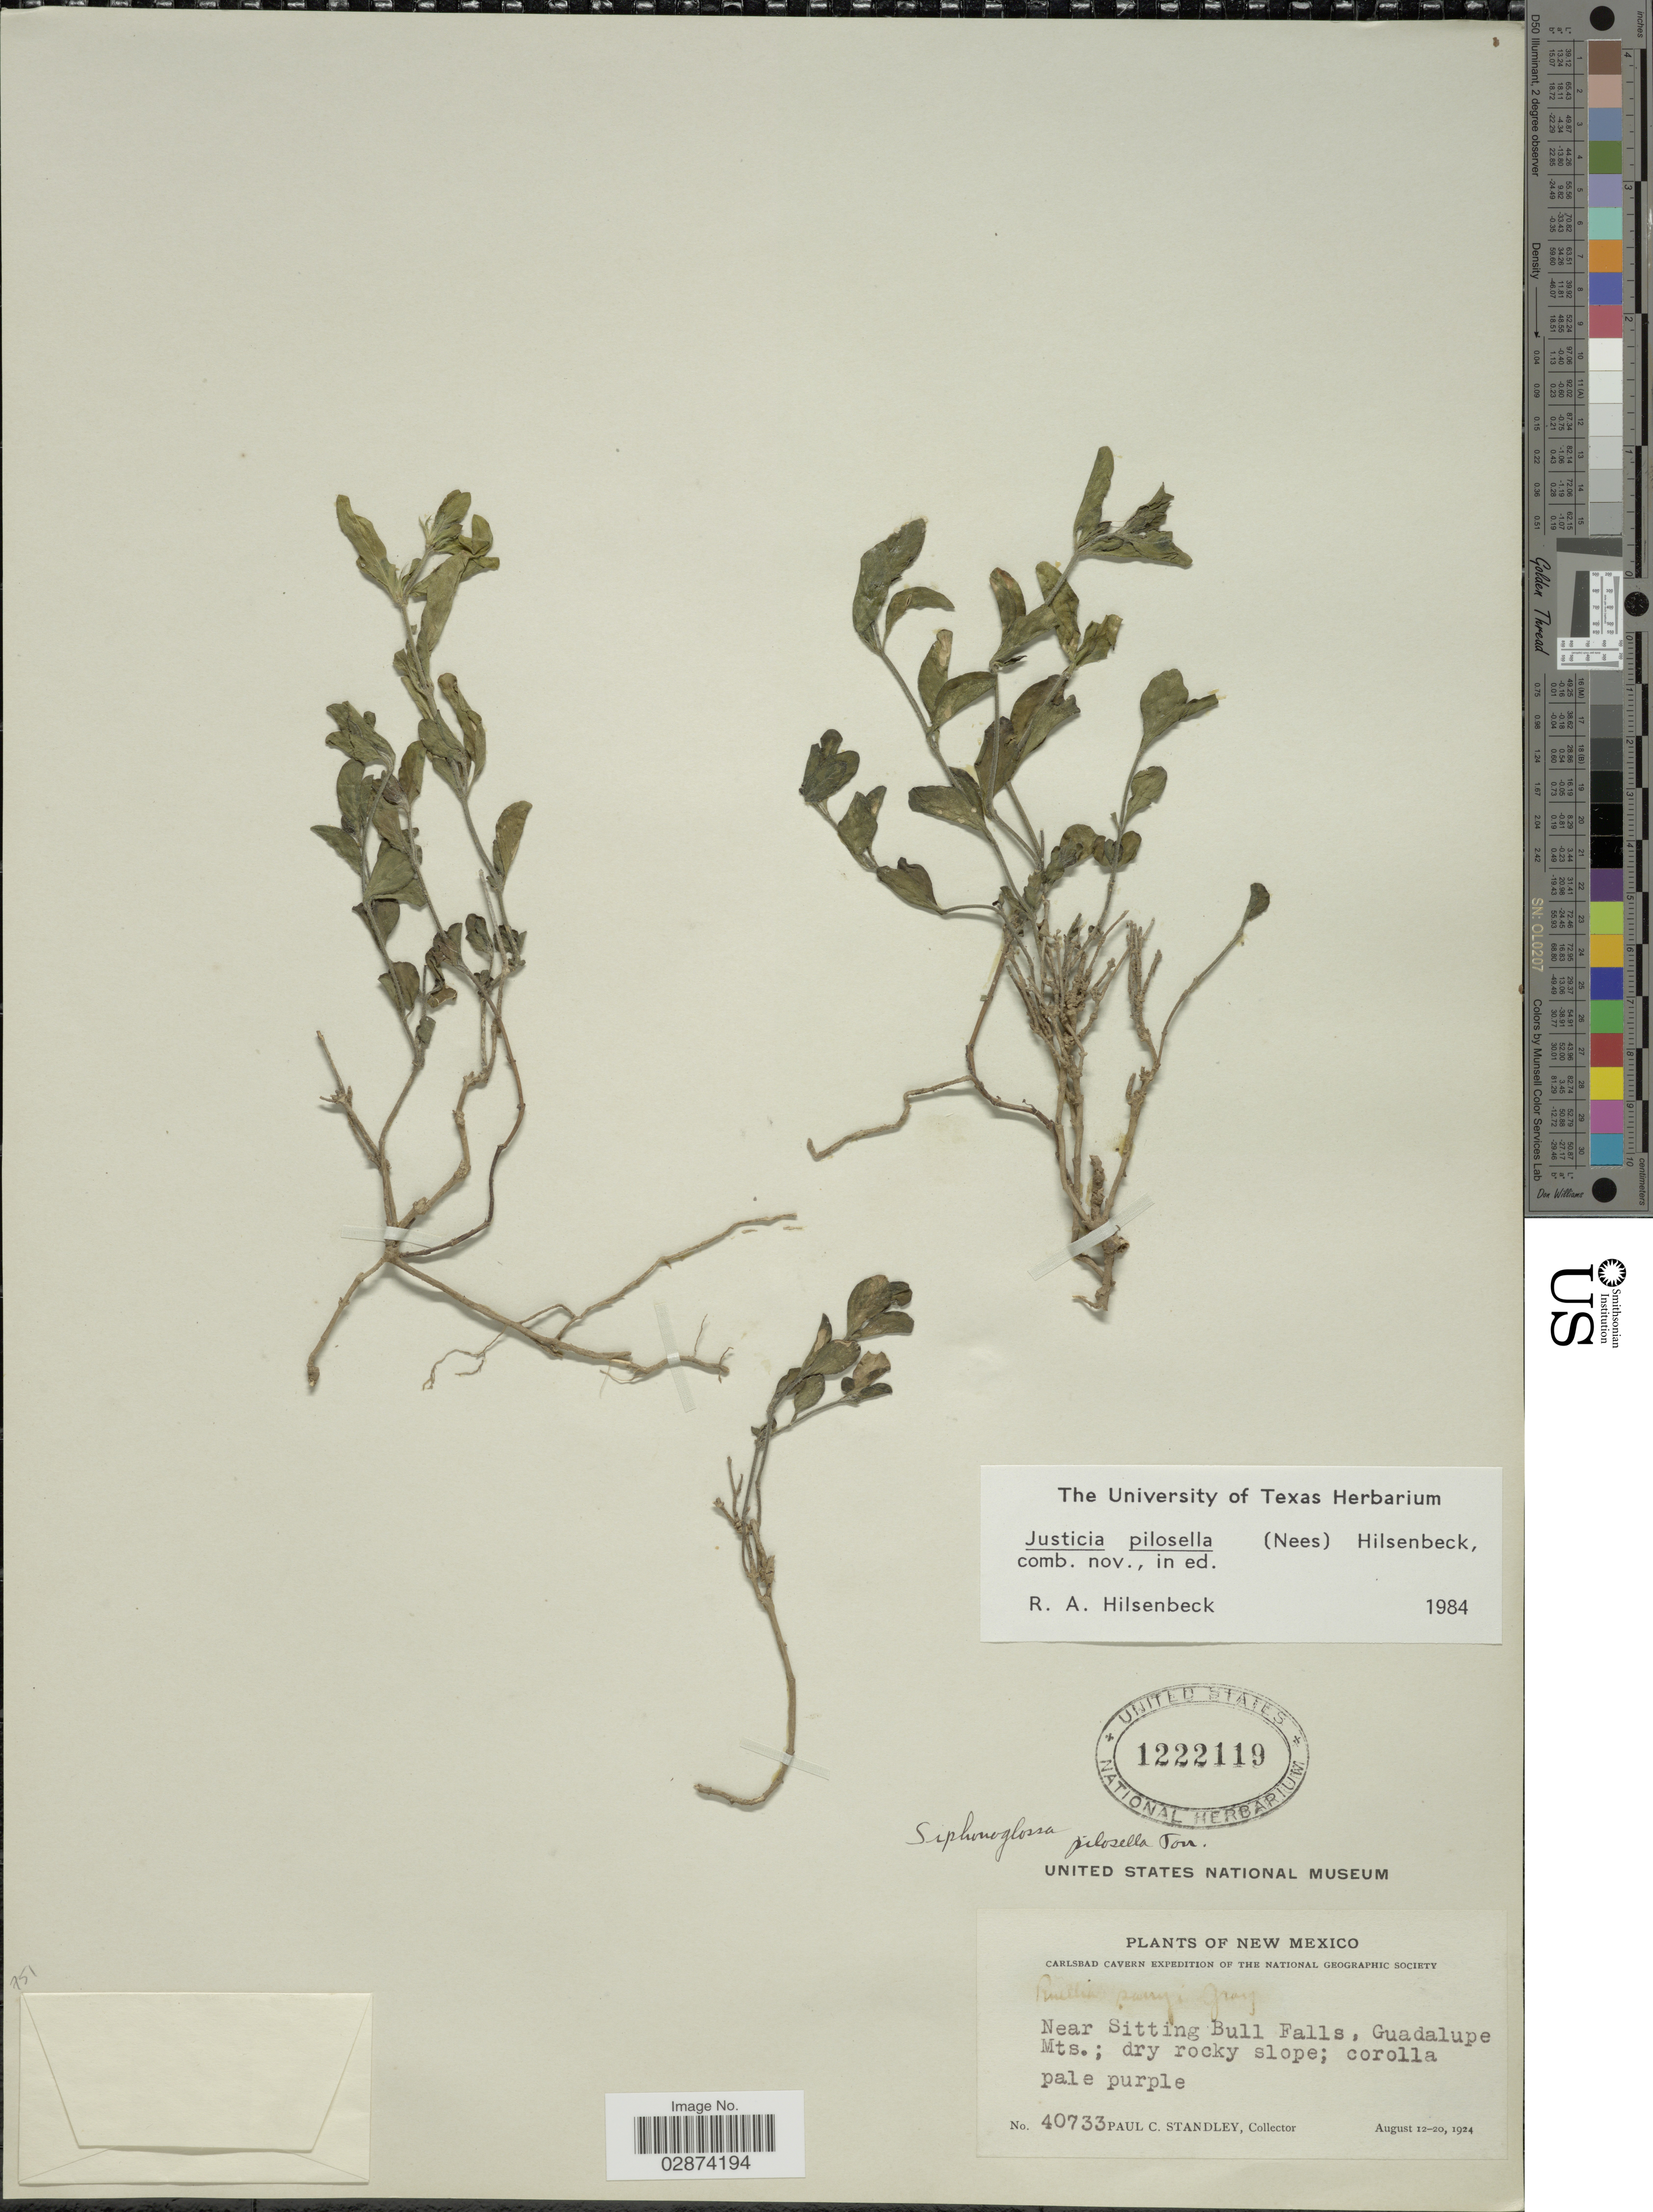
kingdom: Plantae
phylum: Tracheophyta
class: Magnoliopsida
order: Lamiales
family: Acanthaceae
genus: Justicia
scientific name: Justicia pilosella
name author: (Nees) Hilsenb.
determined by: Fisher, Amanda, (LOB), California State University, Long Beach (UNITED STATES)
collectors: P. C. Standley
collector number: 40733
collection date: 1924-08-12/1924-08-20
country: United States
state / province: New Mexico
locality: Near Sitting Bull Falls, Guadalupe Mts.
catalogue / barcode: US 1222119